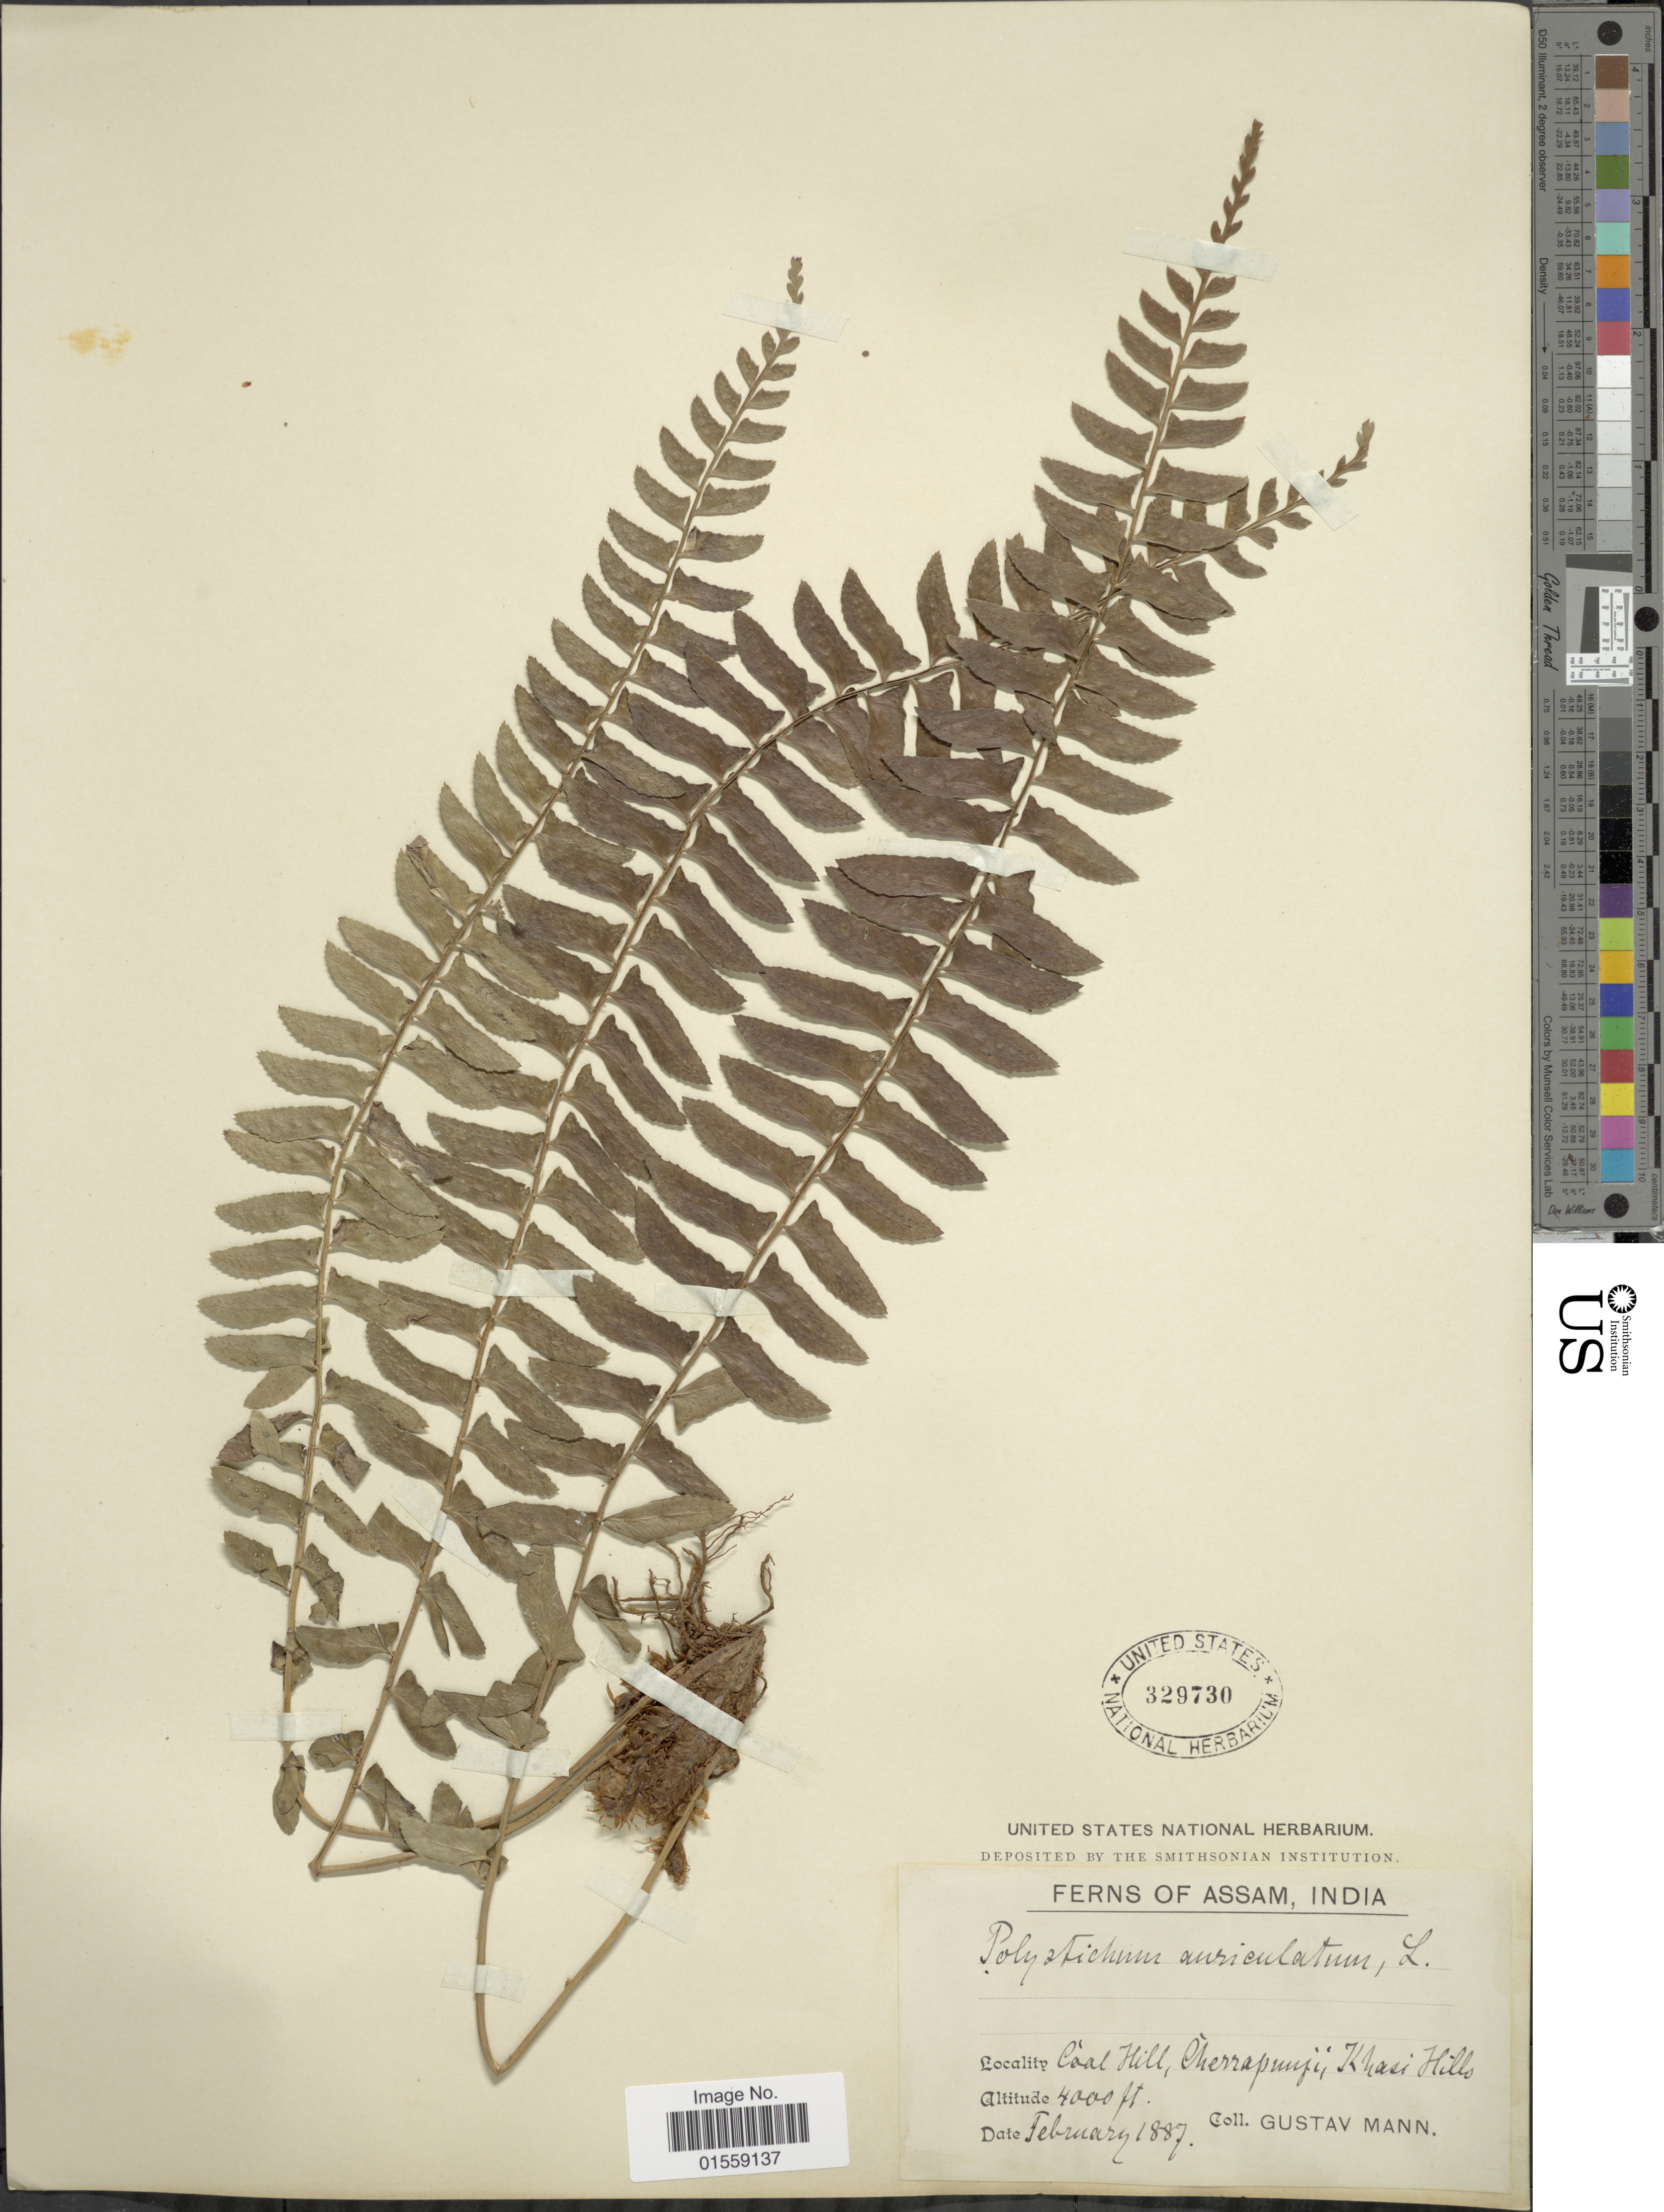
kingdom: Plantae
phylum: Tracheophyta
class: Polypodiopsida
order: Polypodiales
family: Dryopteridaceae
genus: Polystichum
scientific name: Polystichum lentum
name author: (D. Don) T. Moore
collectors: G. Mann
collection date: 1887-02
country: India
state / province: Meghalaya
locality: Assam, India, Coal Hill, Cherrapunji, Khasi Hills.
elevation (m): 1219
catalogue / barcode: US 329730